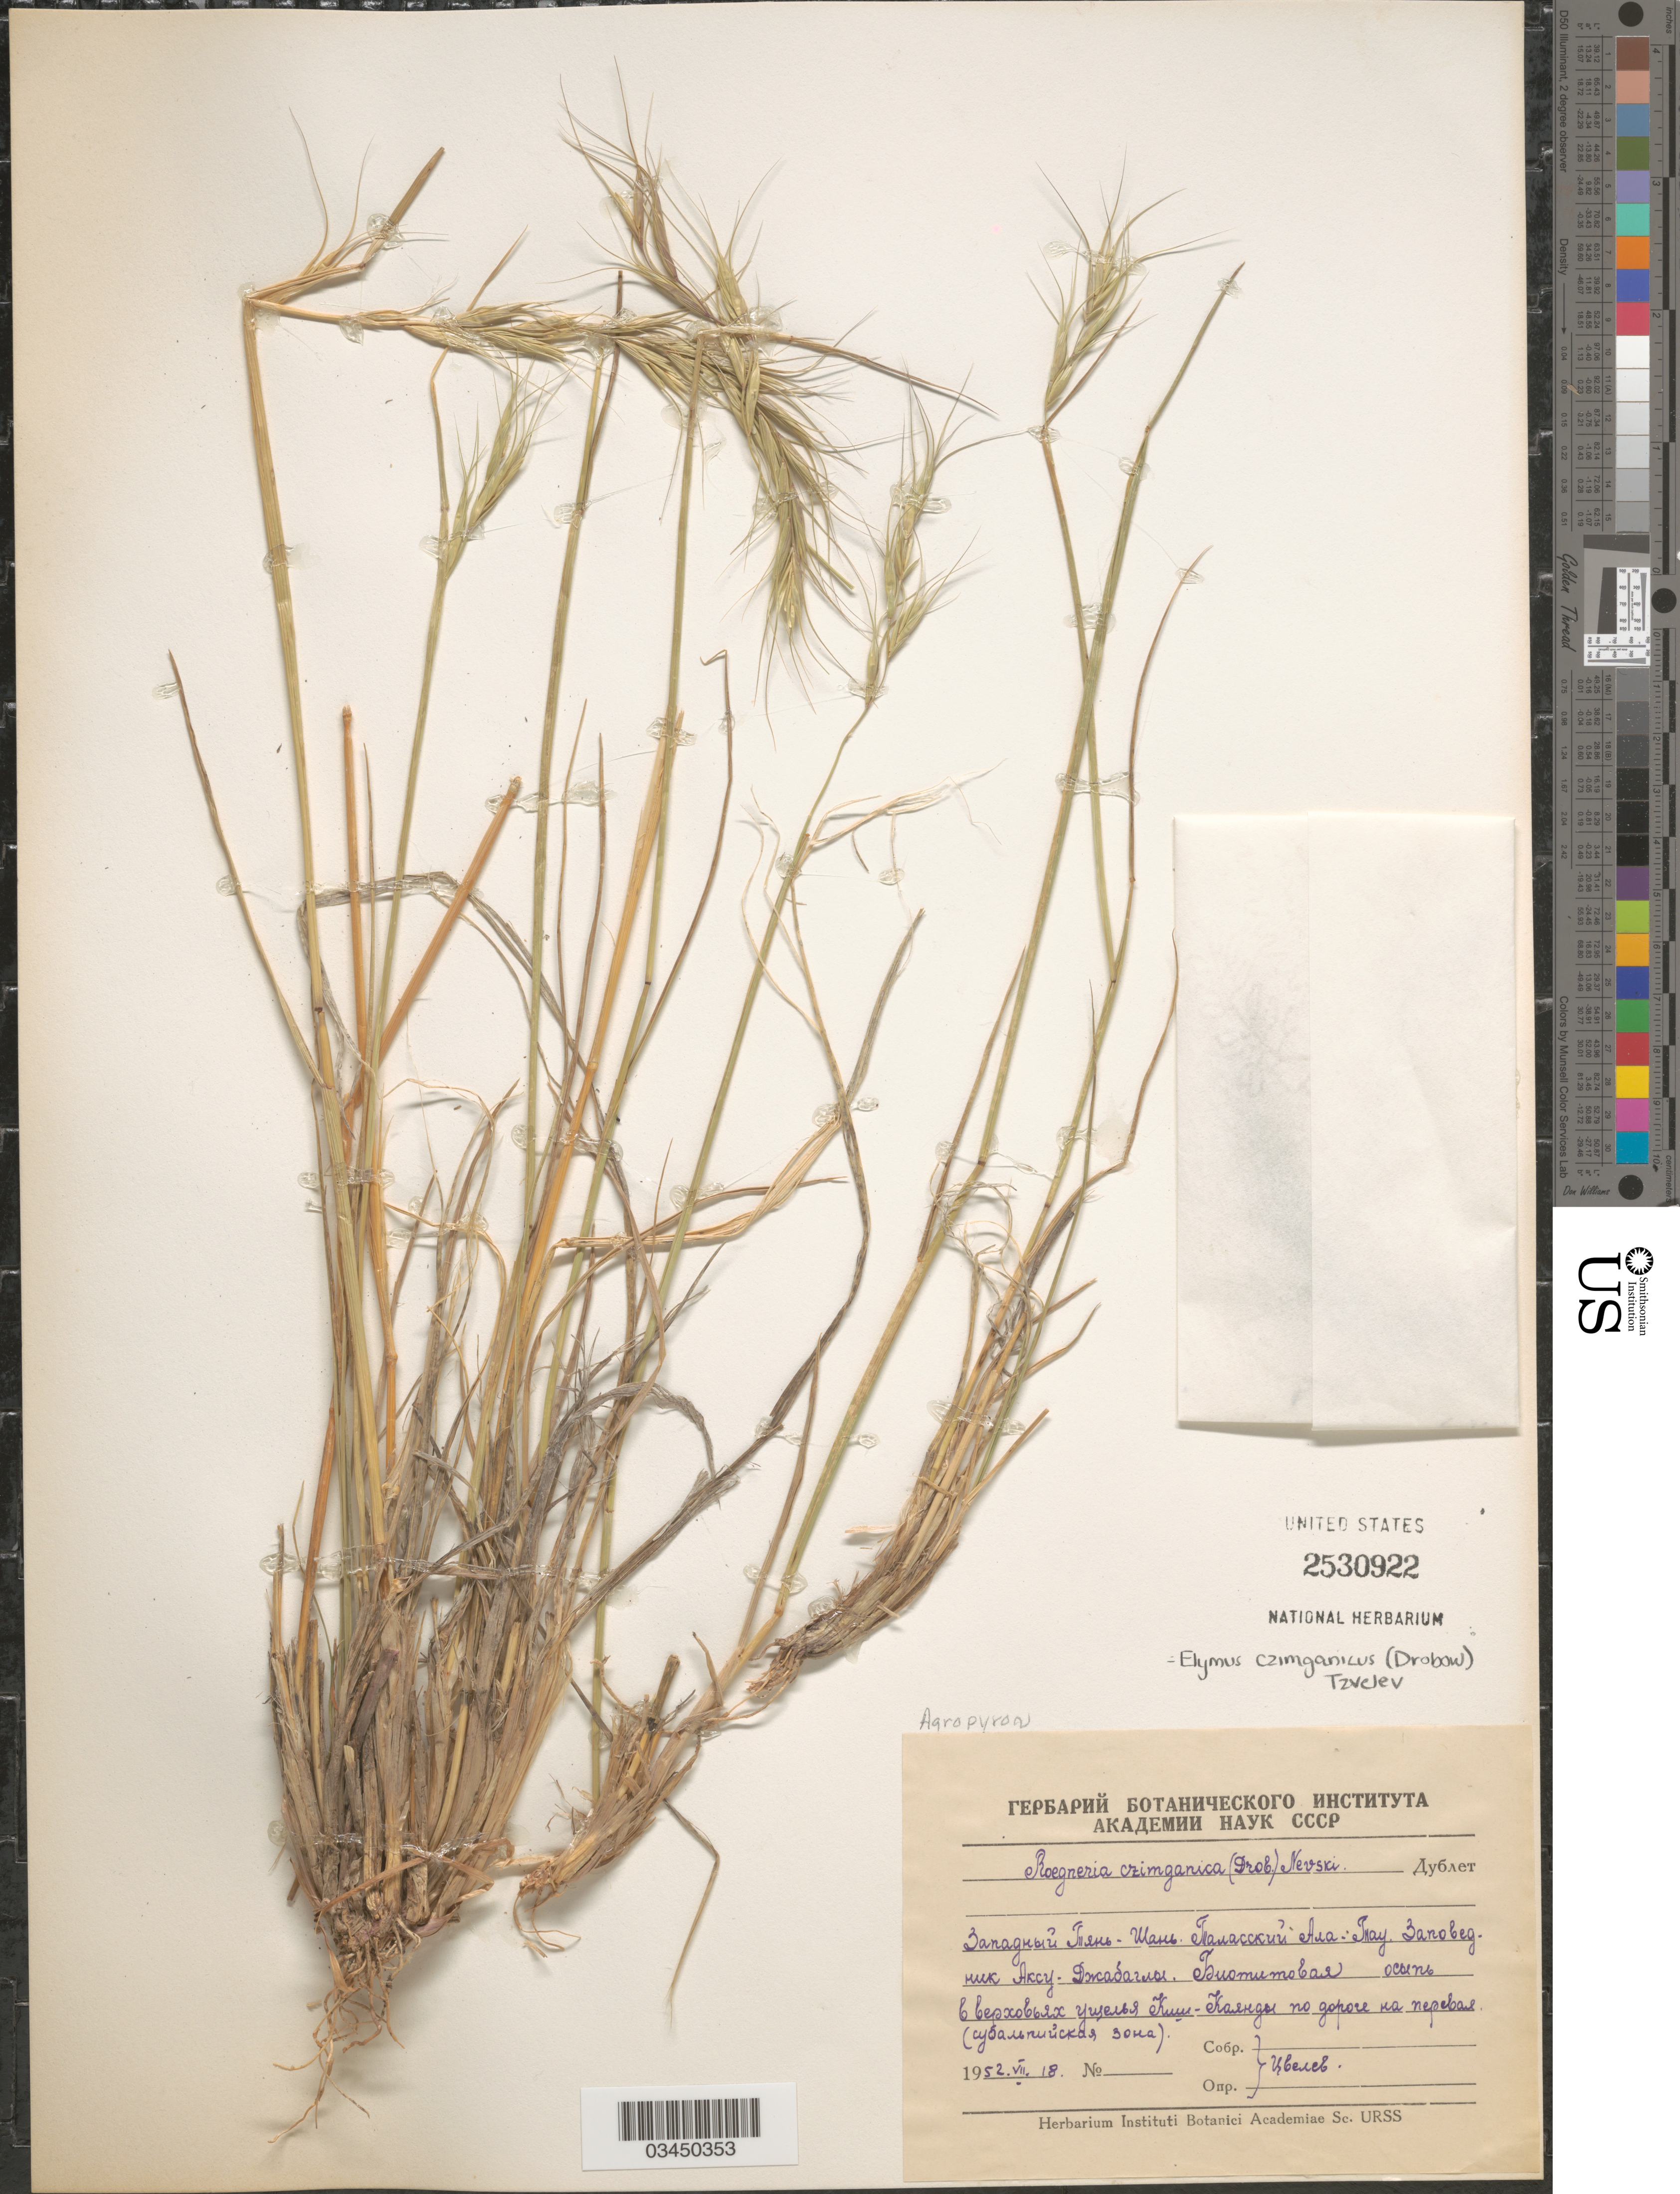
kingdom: Plantae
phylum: Tracheophyta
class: Liliopsida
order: Poales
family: Poaceae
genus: Elymus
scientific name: Elymus czimganicus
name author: (Drobow) Tzvelev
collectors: Tsvelev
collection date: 1952-07-18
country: Kazakhstan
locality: Western Tien Shan, Talasskiy Alatau, Aksu-Zhabagly Nature Reserve, Kshi-Kaindy gorge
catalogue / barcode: US 2530922